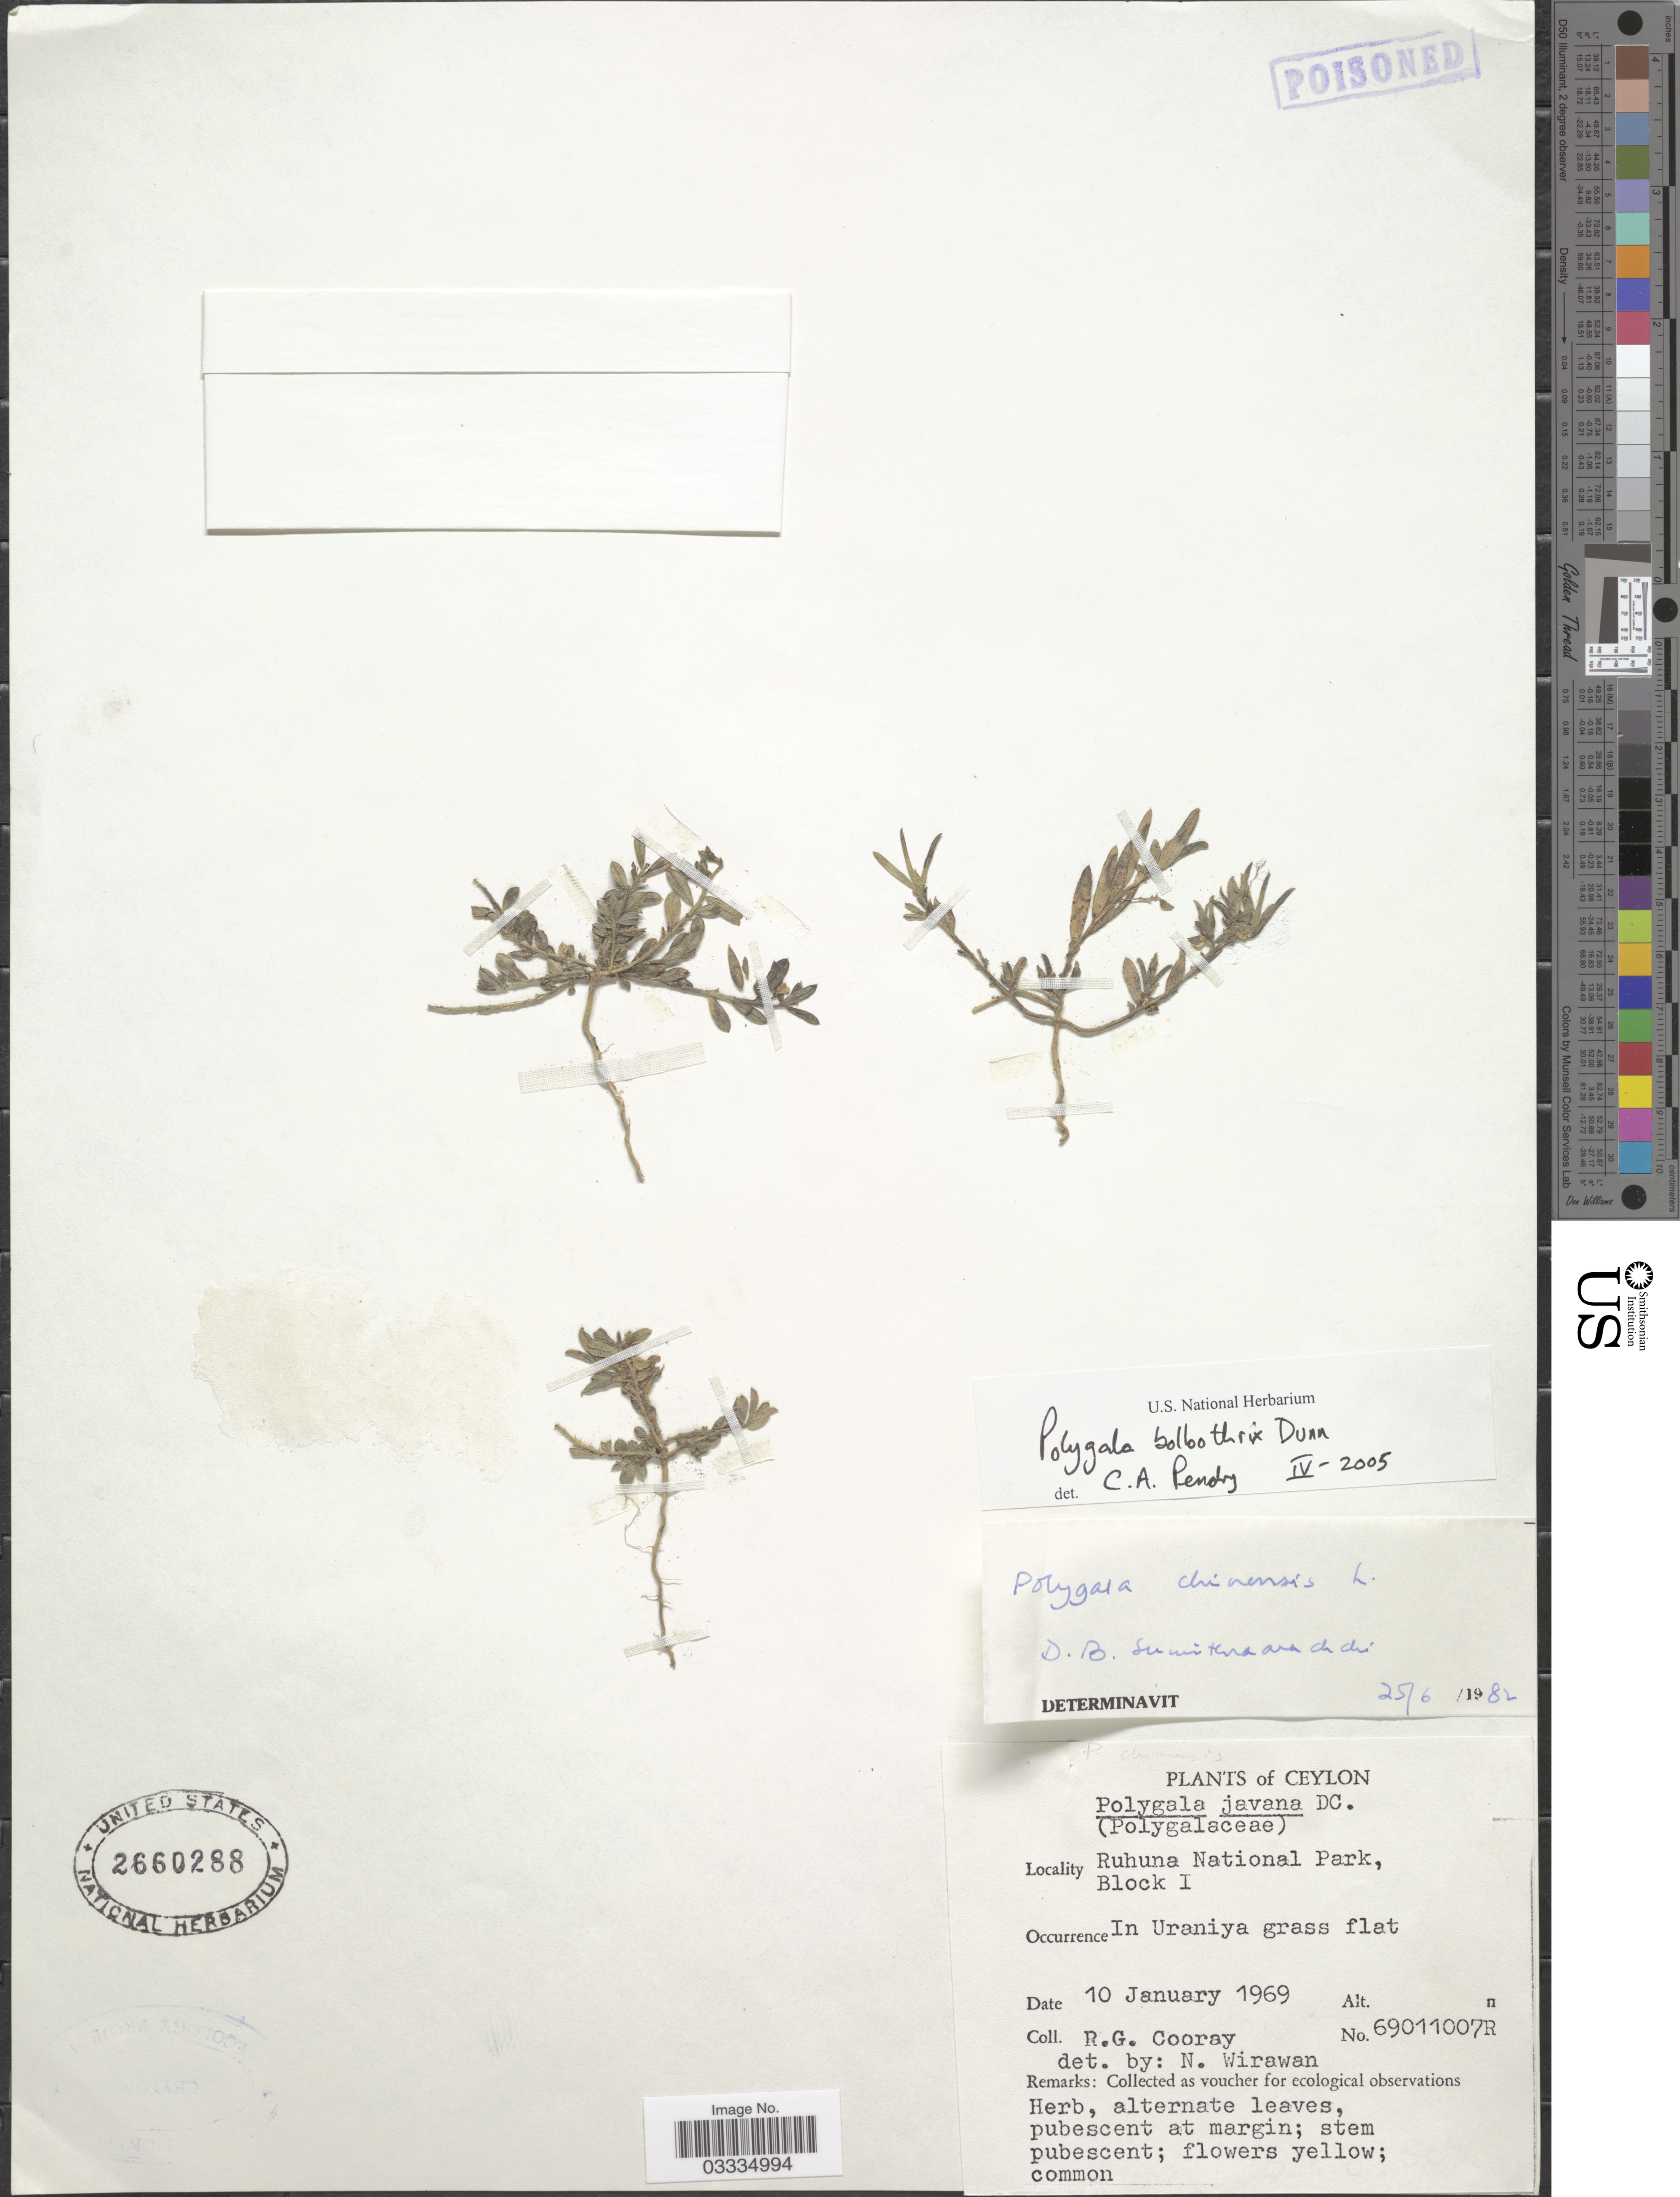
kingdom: Plantae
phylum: Tracheophyta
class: Magnoliopsida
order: Fabales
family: Polygalaceae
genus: Polygala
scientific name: Polygala bolbothrix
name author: Dunn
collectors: R. Cooray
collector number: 69011007R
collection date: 1969-01-10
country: Sri Lanka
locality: Ceylon. Ruhuna National Park, Block I.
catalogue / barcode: US 2660288